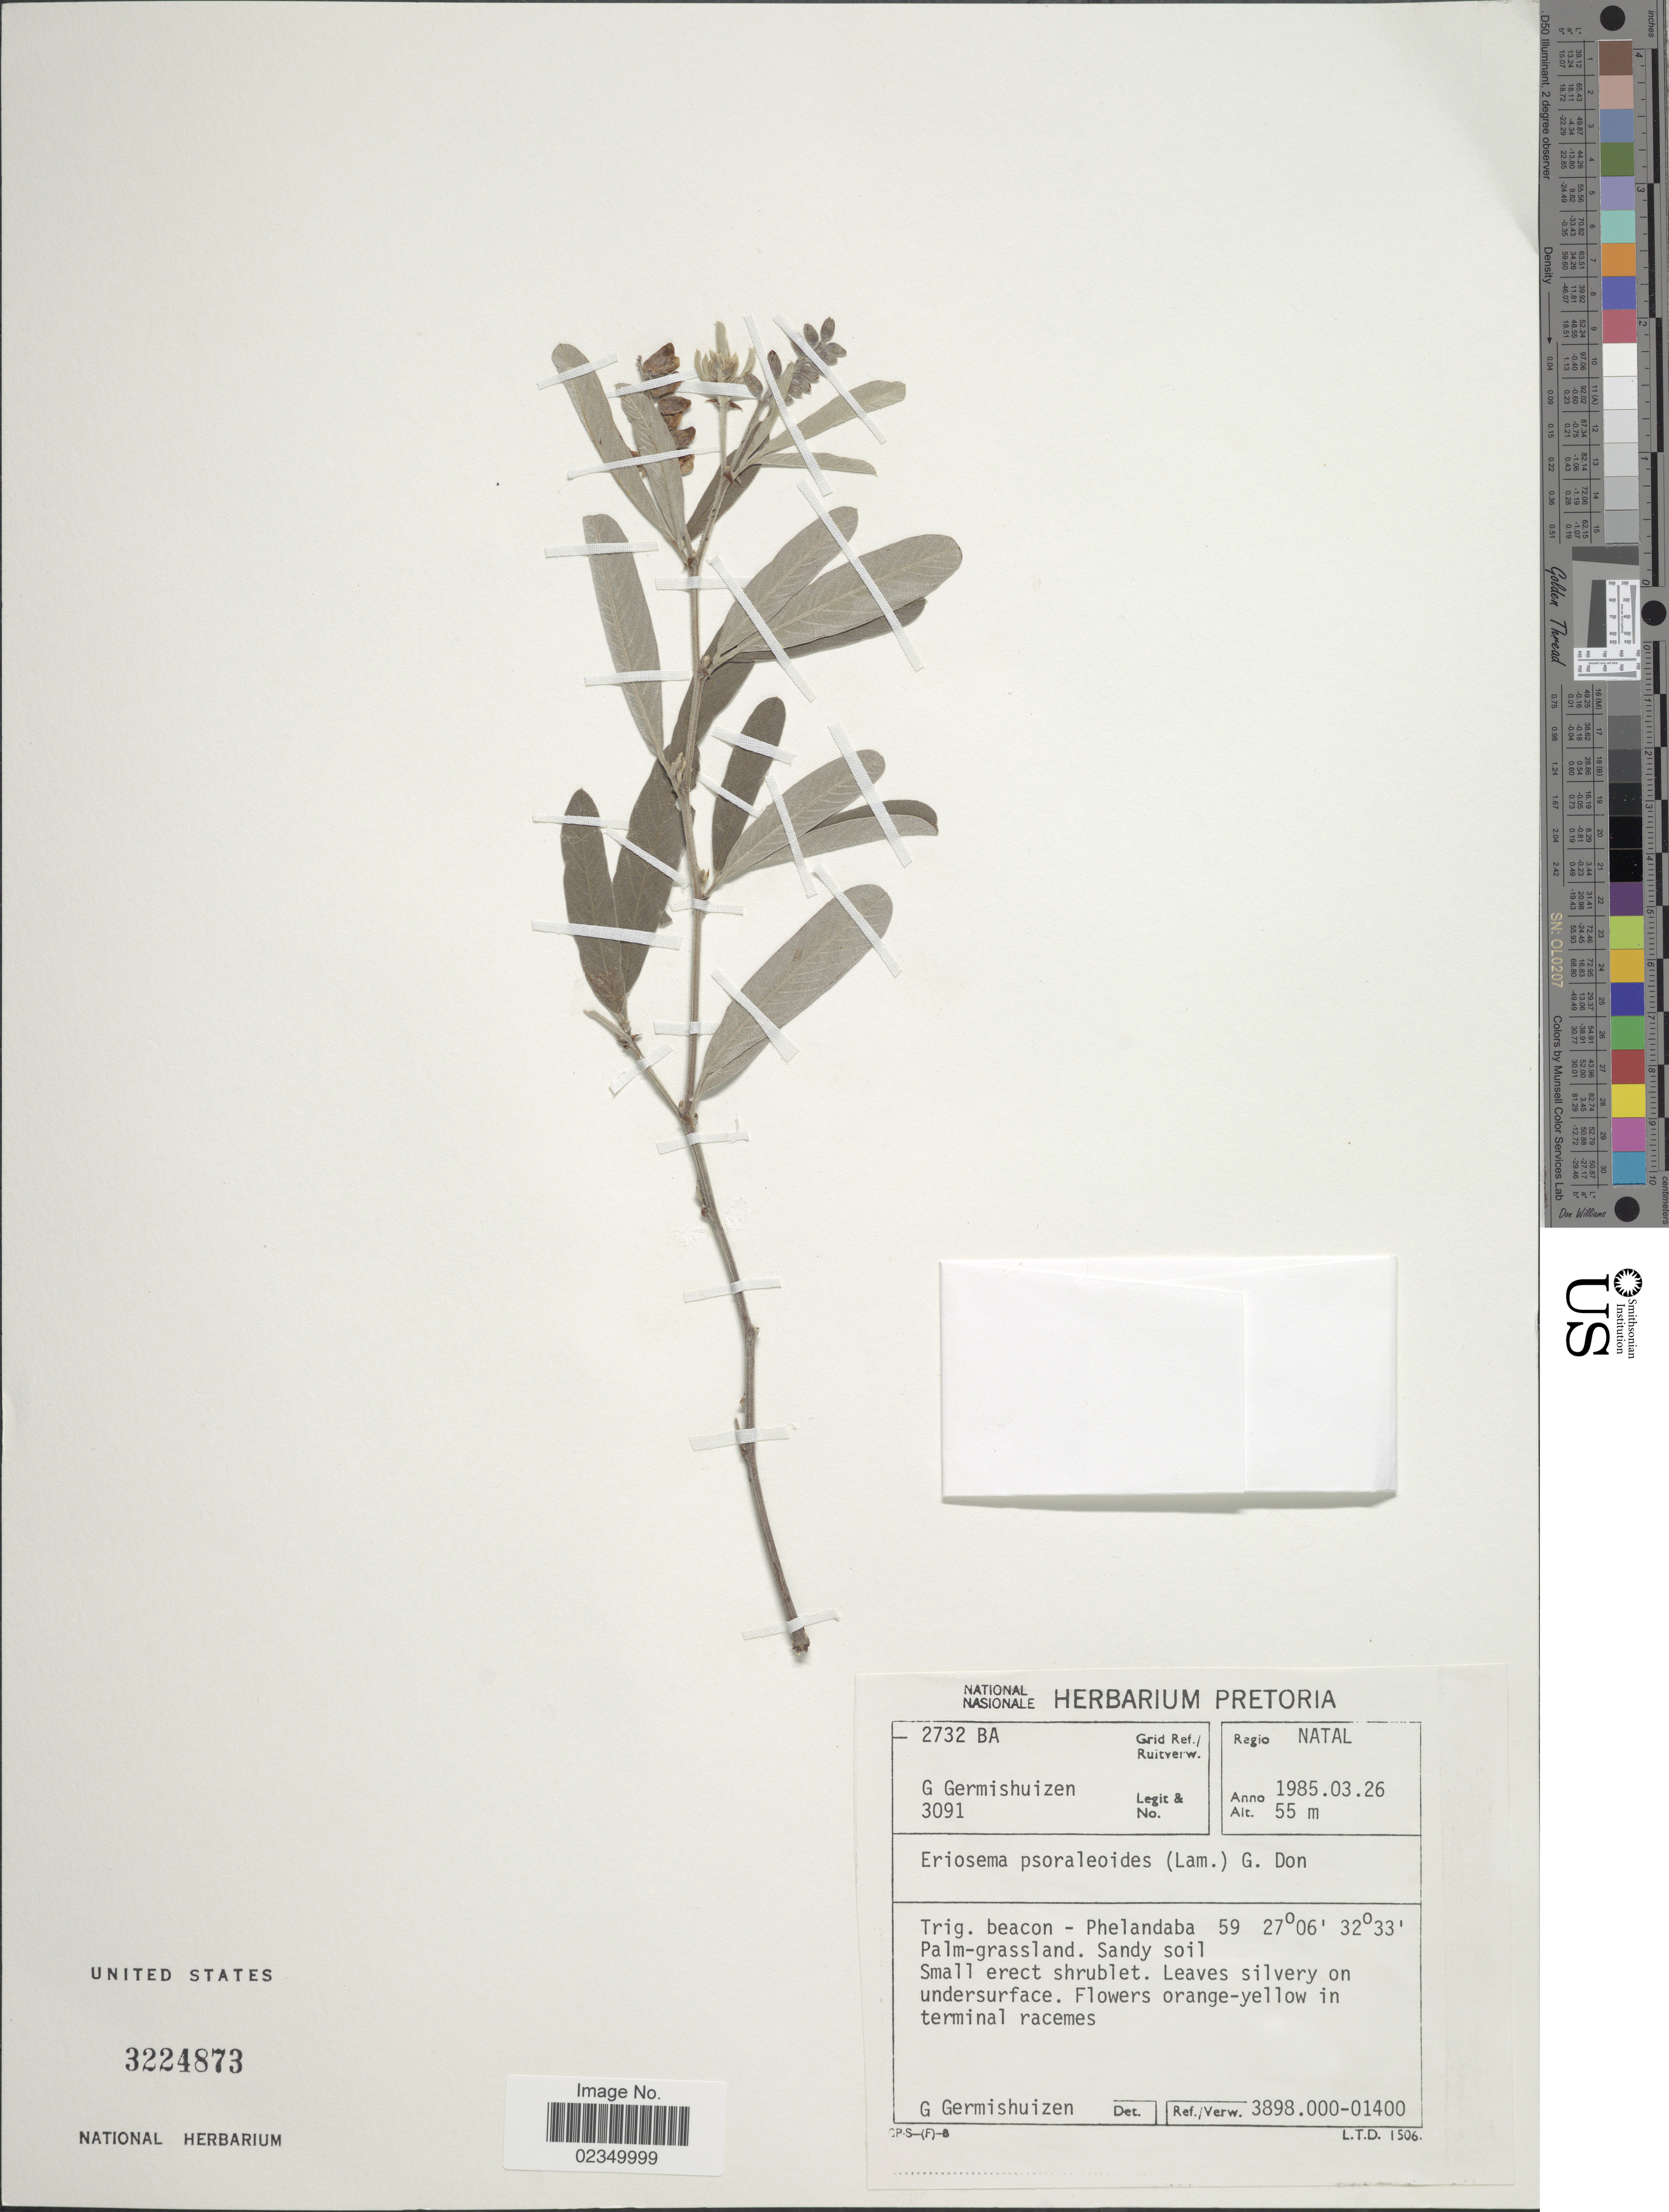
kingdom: Plantae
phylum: Tracheophyta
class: Magnoliopsida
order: Fabales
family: Fabaceae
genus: Eriosema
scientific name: Eriosema psoraloides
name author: (Lam.) G. Don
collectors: G. Germishuizen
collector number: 3091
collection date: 1985-03-26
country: South Africa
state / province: KwaZulu-Natal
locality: Regio Natal. Trig. beacon - Phelandaba 59.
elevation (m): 55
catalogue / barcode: US 3224873